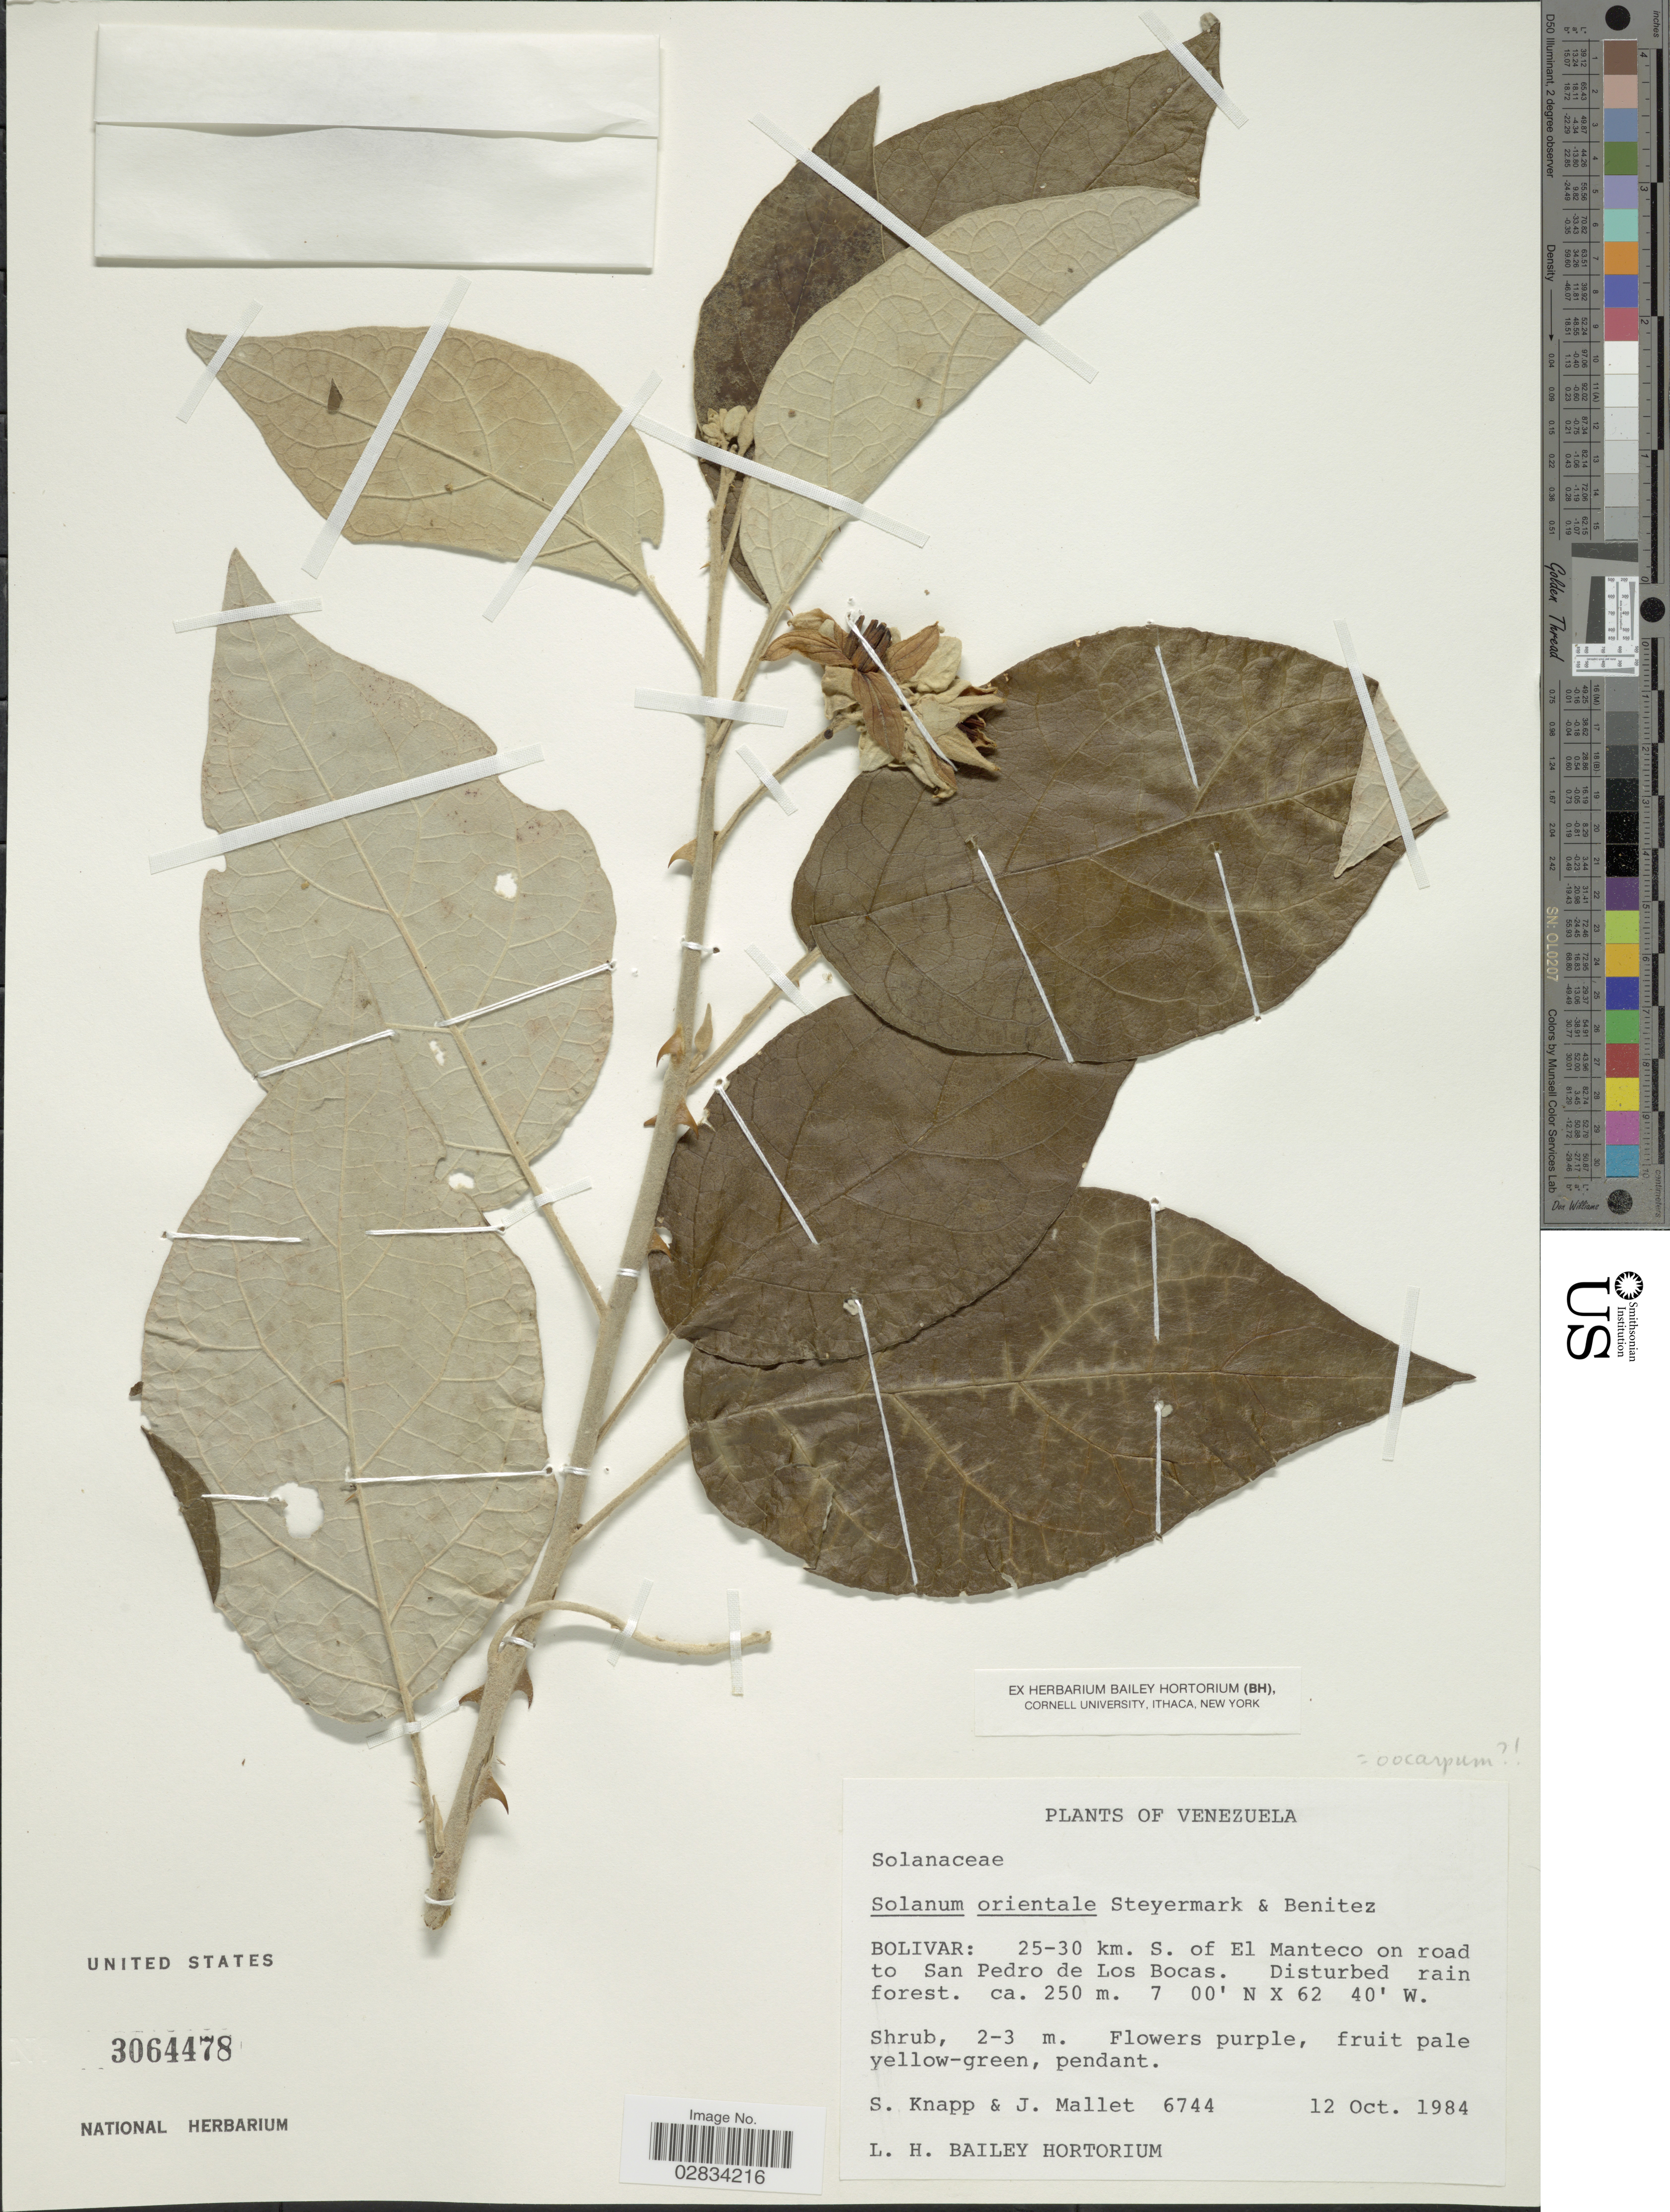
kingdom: Plantae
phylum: Tracheophyta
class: Magnoliopsida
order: Solanales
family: Solanaceae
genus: Solanum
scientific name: Solanum orientale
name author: Benítez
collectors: S. Knapp & J. Mallet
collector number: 6744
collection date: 1984-10-12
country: Venezuela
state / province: Bolivar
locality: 25-30 km. S. of El Manteco on road to San Pedro de Los Bocas.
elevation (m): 250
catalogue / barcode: US 3064478